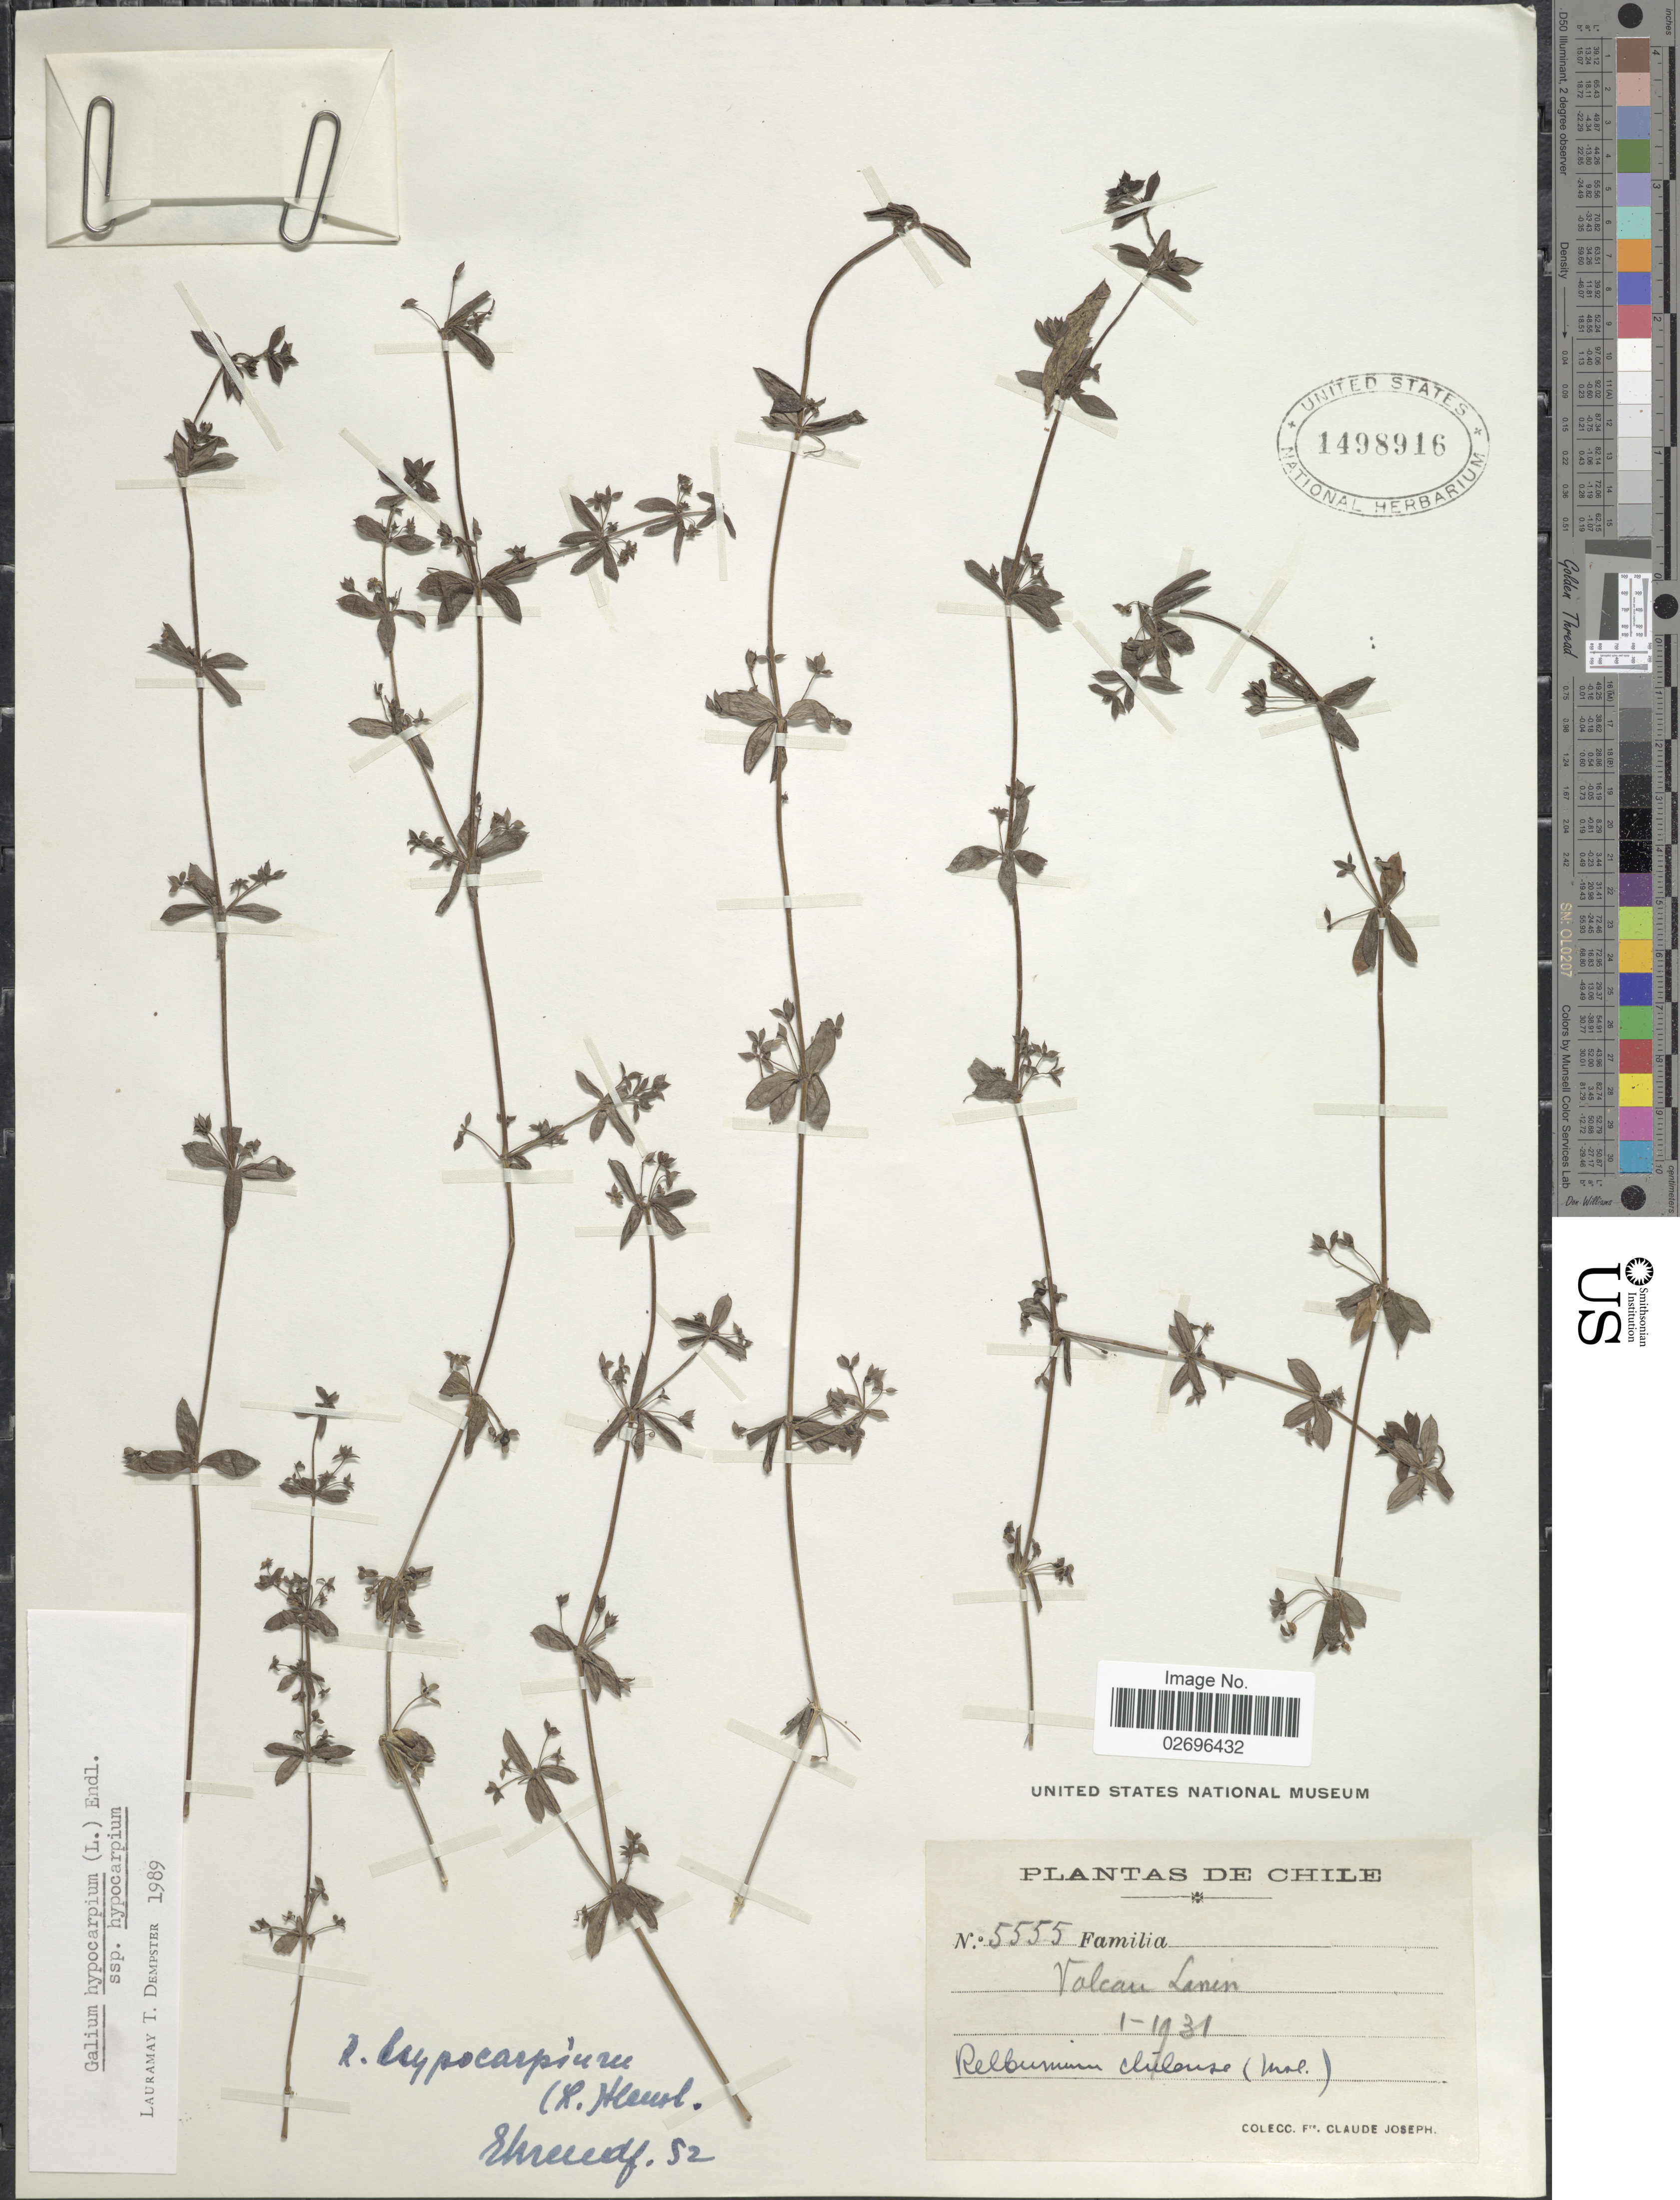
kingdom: Plantae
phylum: Tracheophyta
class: Magnoliopsida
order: Gentianales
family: Rubiaceae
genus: Galium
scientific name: Galium hypocarpium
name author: (L.) Endl. ex Griseb.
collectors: Bro. Claude-Joseph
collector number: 5555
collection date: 1931-01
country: Chile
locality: Volcan Lanin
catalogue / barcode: US 1498916